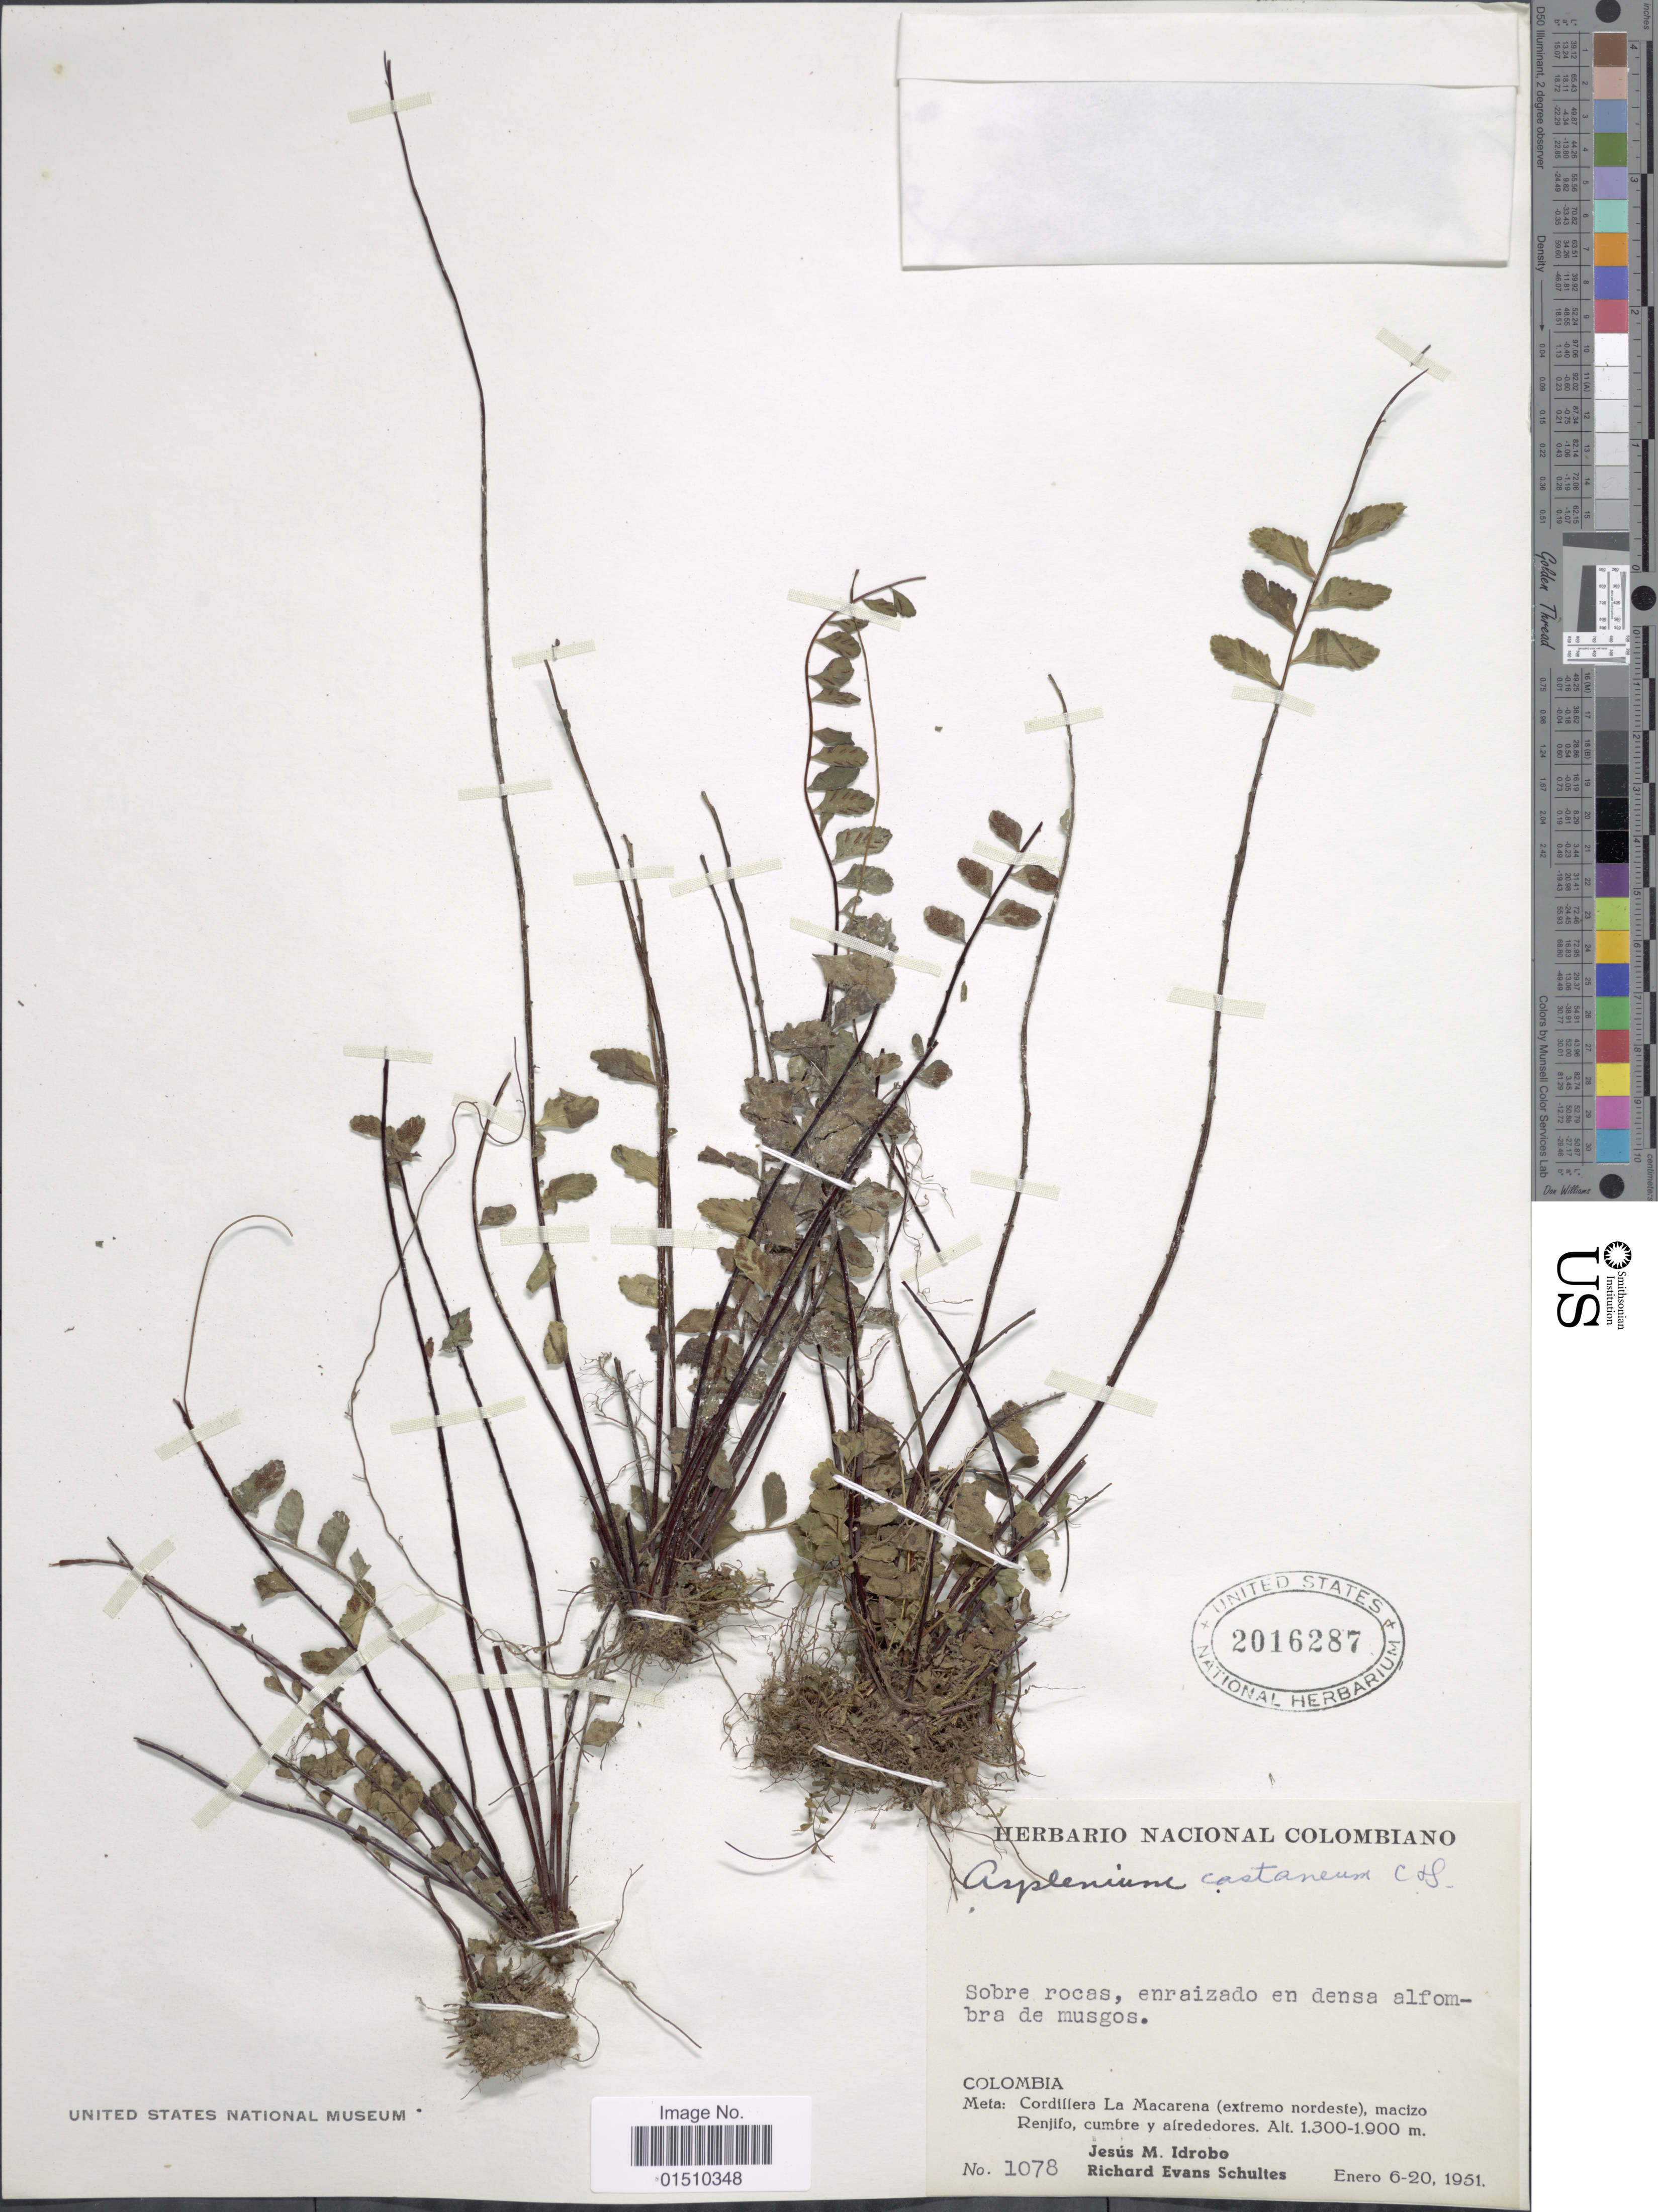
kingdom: Plantae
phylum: Tracheophyta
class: Polypodiopsida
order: Polypodiales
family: Aspleniaceae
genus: Asplenium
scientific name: Asplenium castaneum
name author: Schltdl. & Cham.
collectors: J. M. Idrobo & R. E. Schultes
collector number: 1078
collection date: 1951-01-06/1951-01-20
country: Colombia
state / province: Meta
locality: Colombia, Meta: Cordillera La Macarena (extremo nordeste), macizo Renjifo, cumbre y alrededores.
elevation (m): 1300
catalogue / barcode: US 2016287